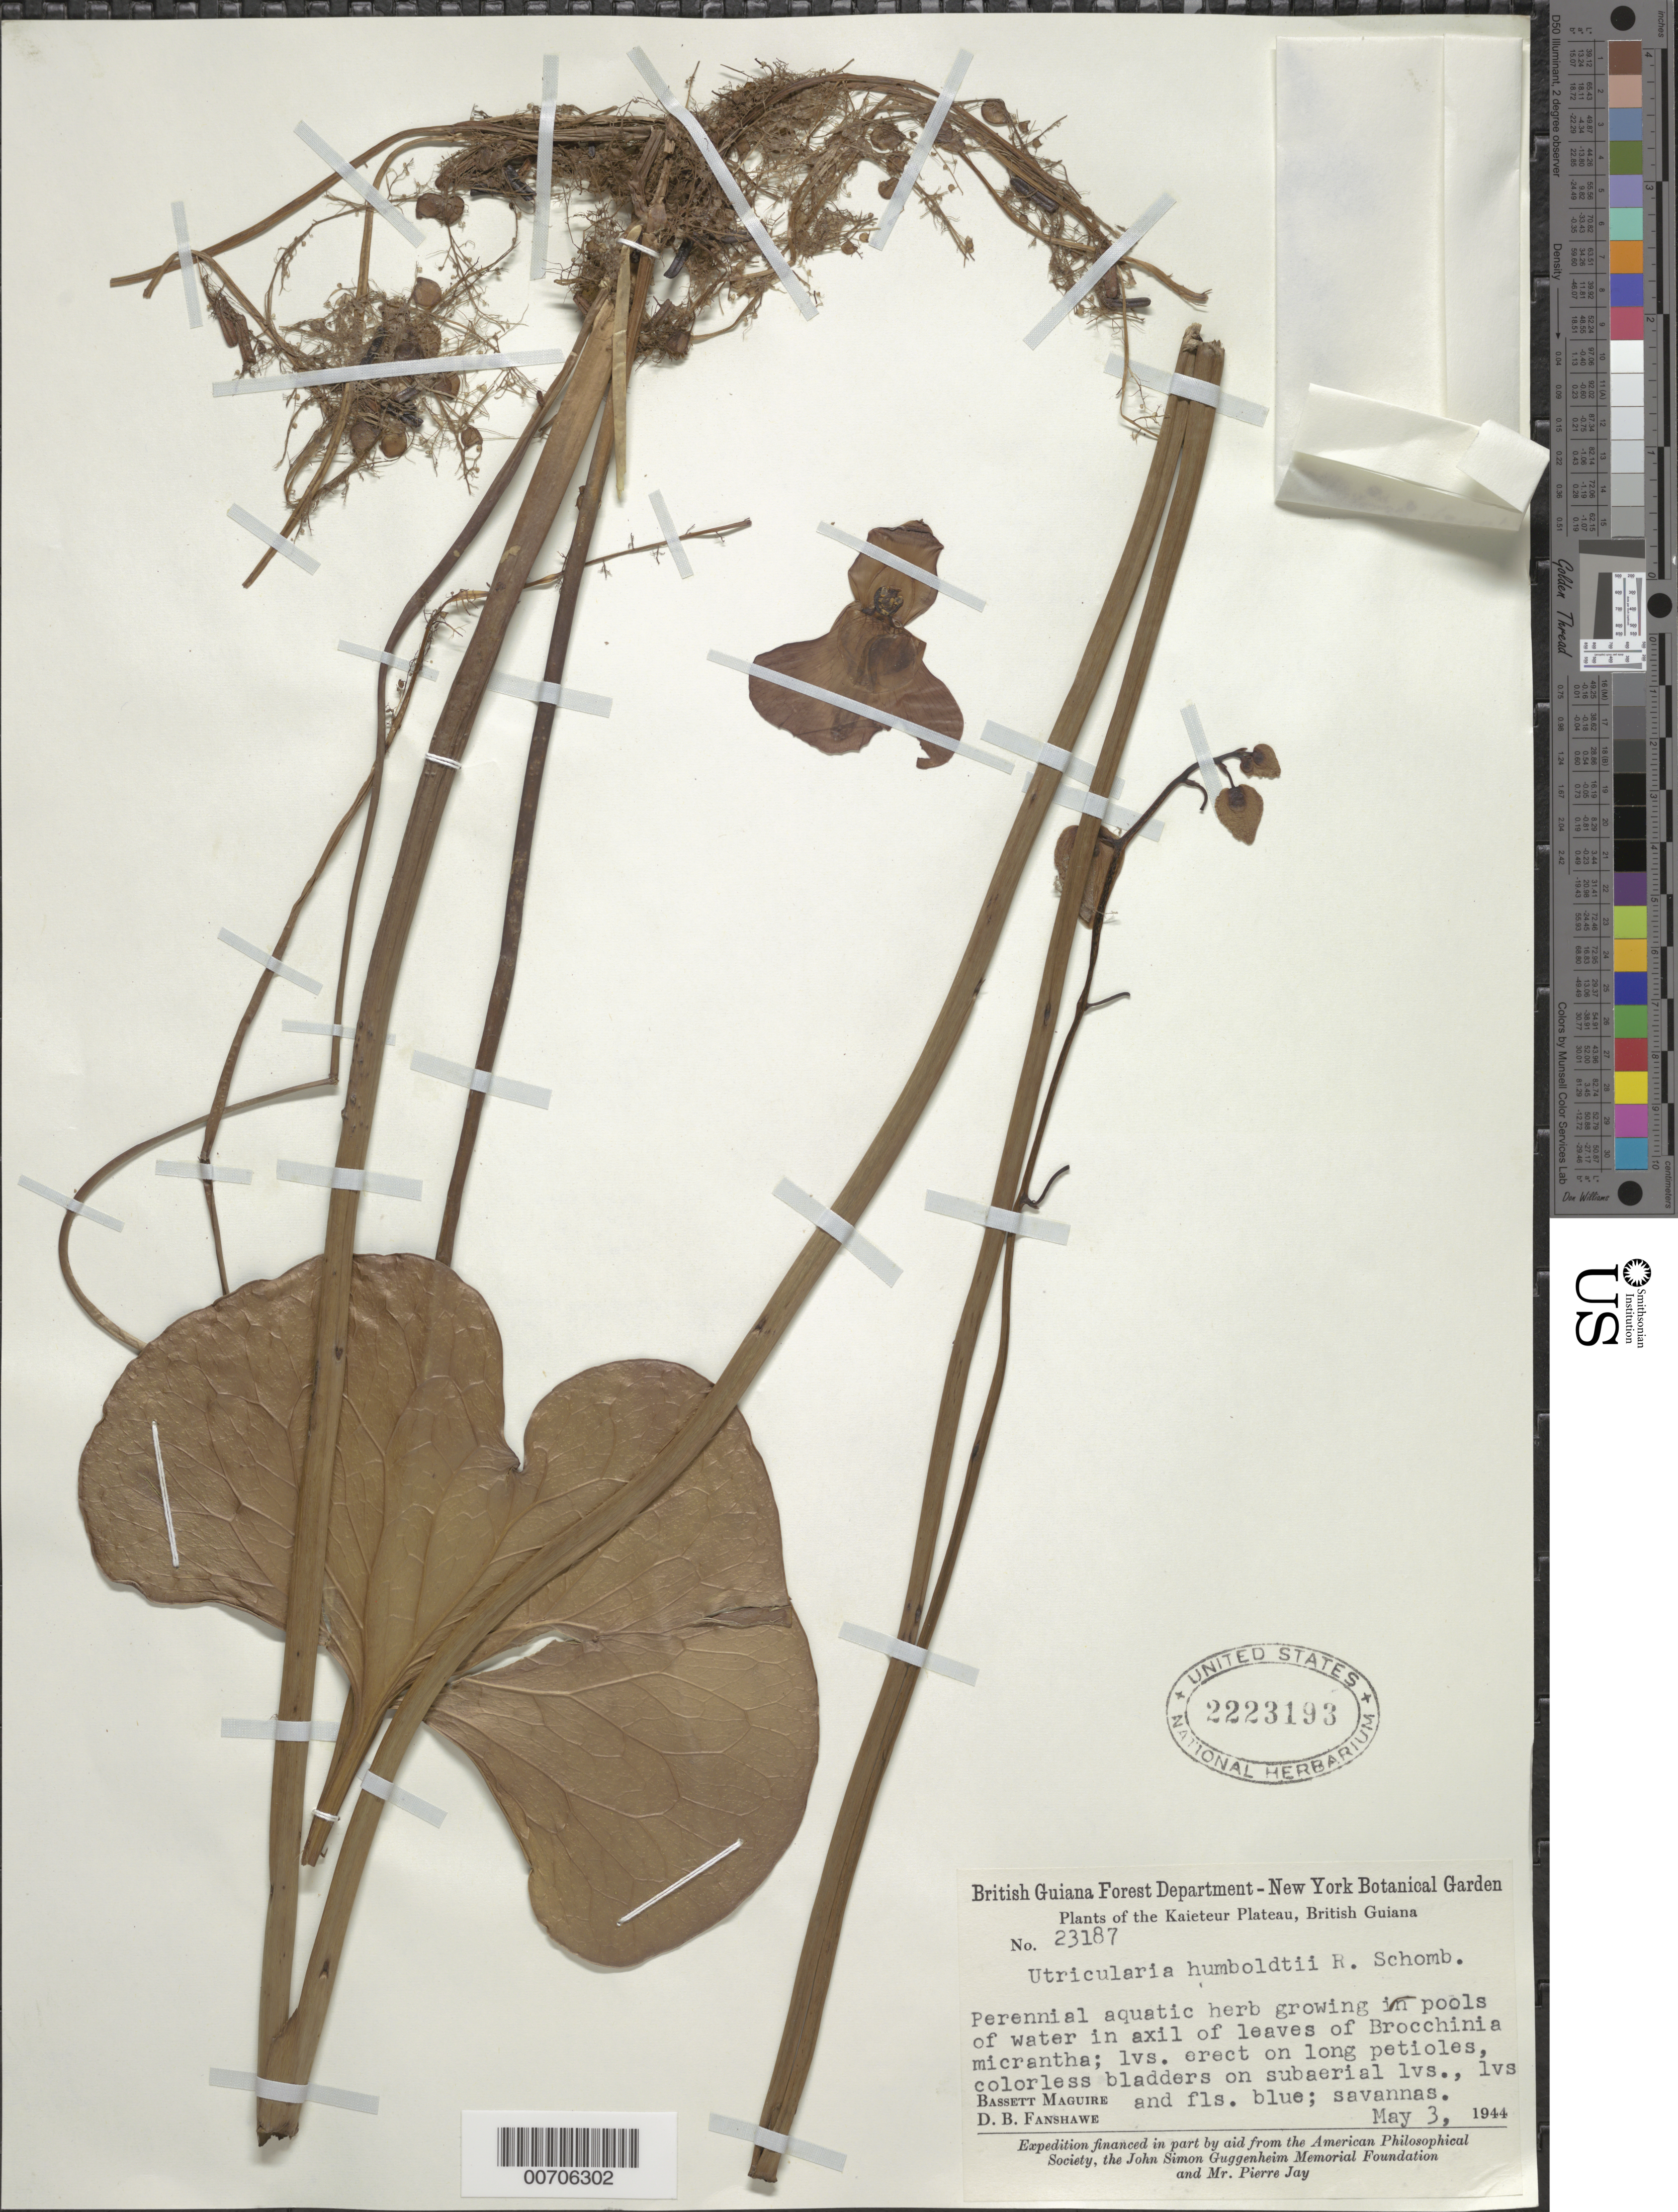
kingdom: Plantae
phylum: Tracheophyta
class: Magnoliopsida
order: Lamiales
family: Lentibulariaceae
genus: Utricularia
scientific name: Utricularia humboldtii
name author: R.H. Schomb.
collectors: B. Maguire & D. B. Fanshawe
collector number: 23187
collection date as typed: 3-May-44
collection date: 1944-05-03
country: Guyana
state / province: Potaro-Siparuni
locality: Kaieteur Plateau, Potaro River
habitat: Pools of water in axil of leaves of Brocchinia micrantha; savanna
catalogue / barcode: US 2223193